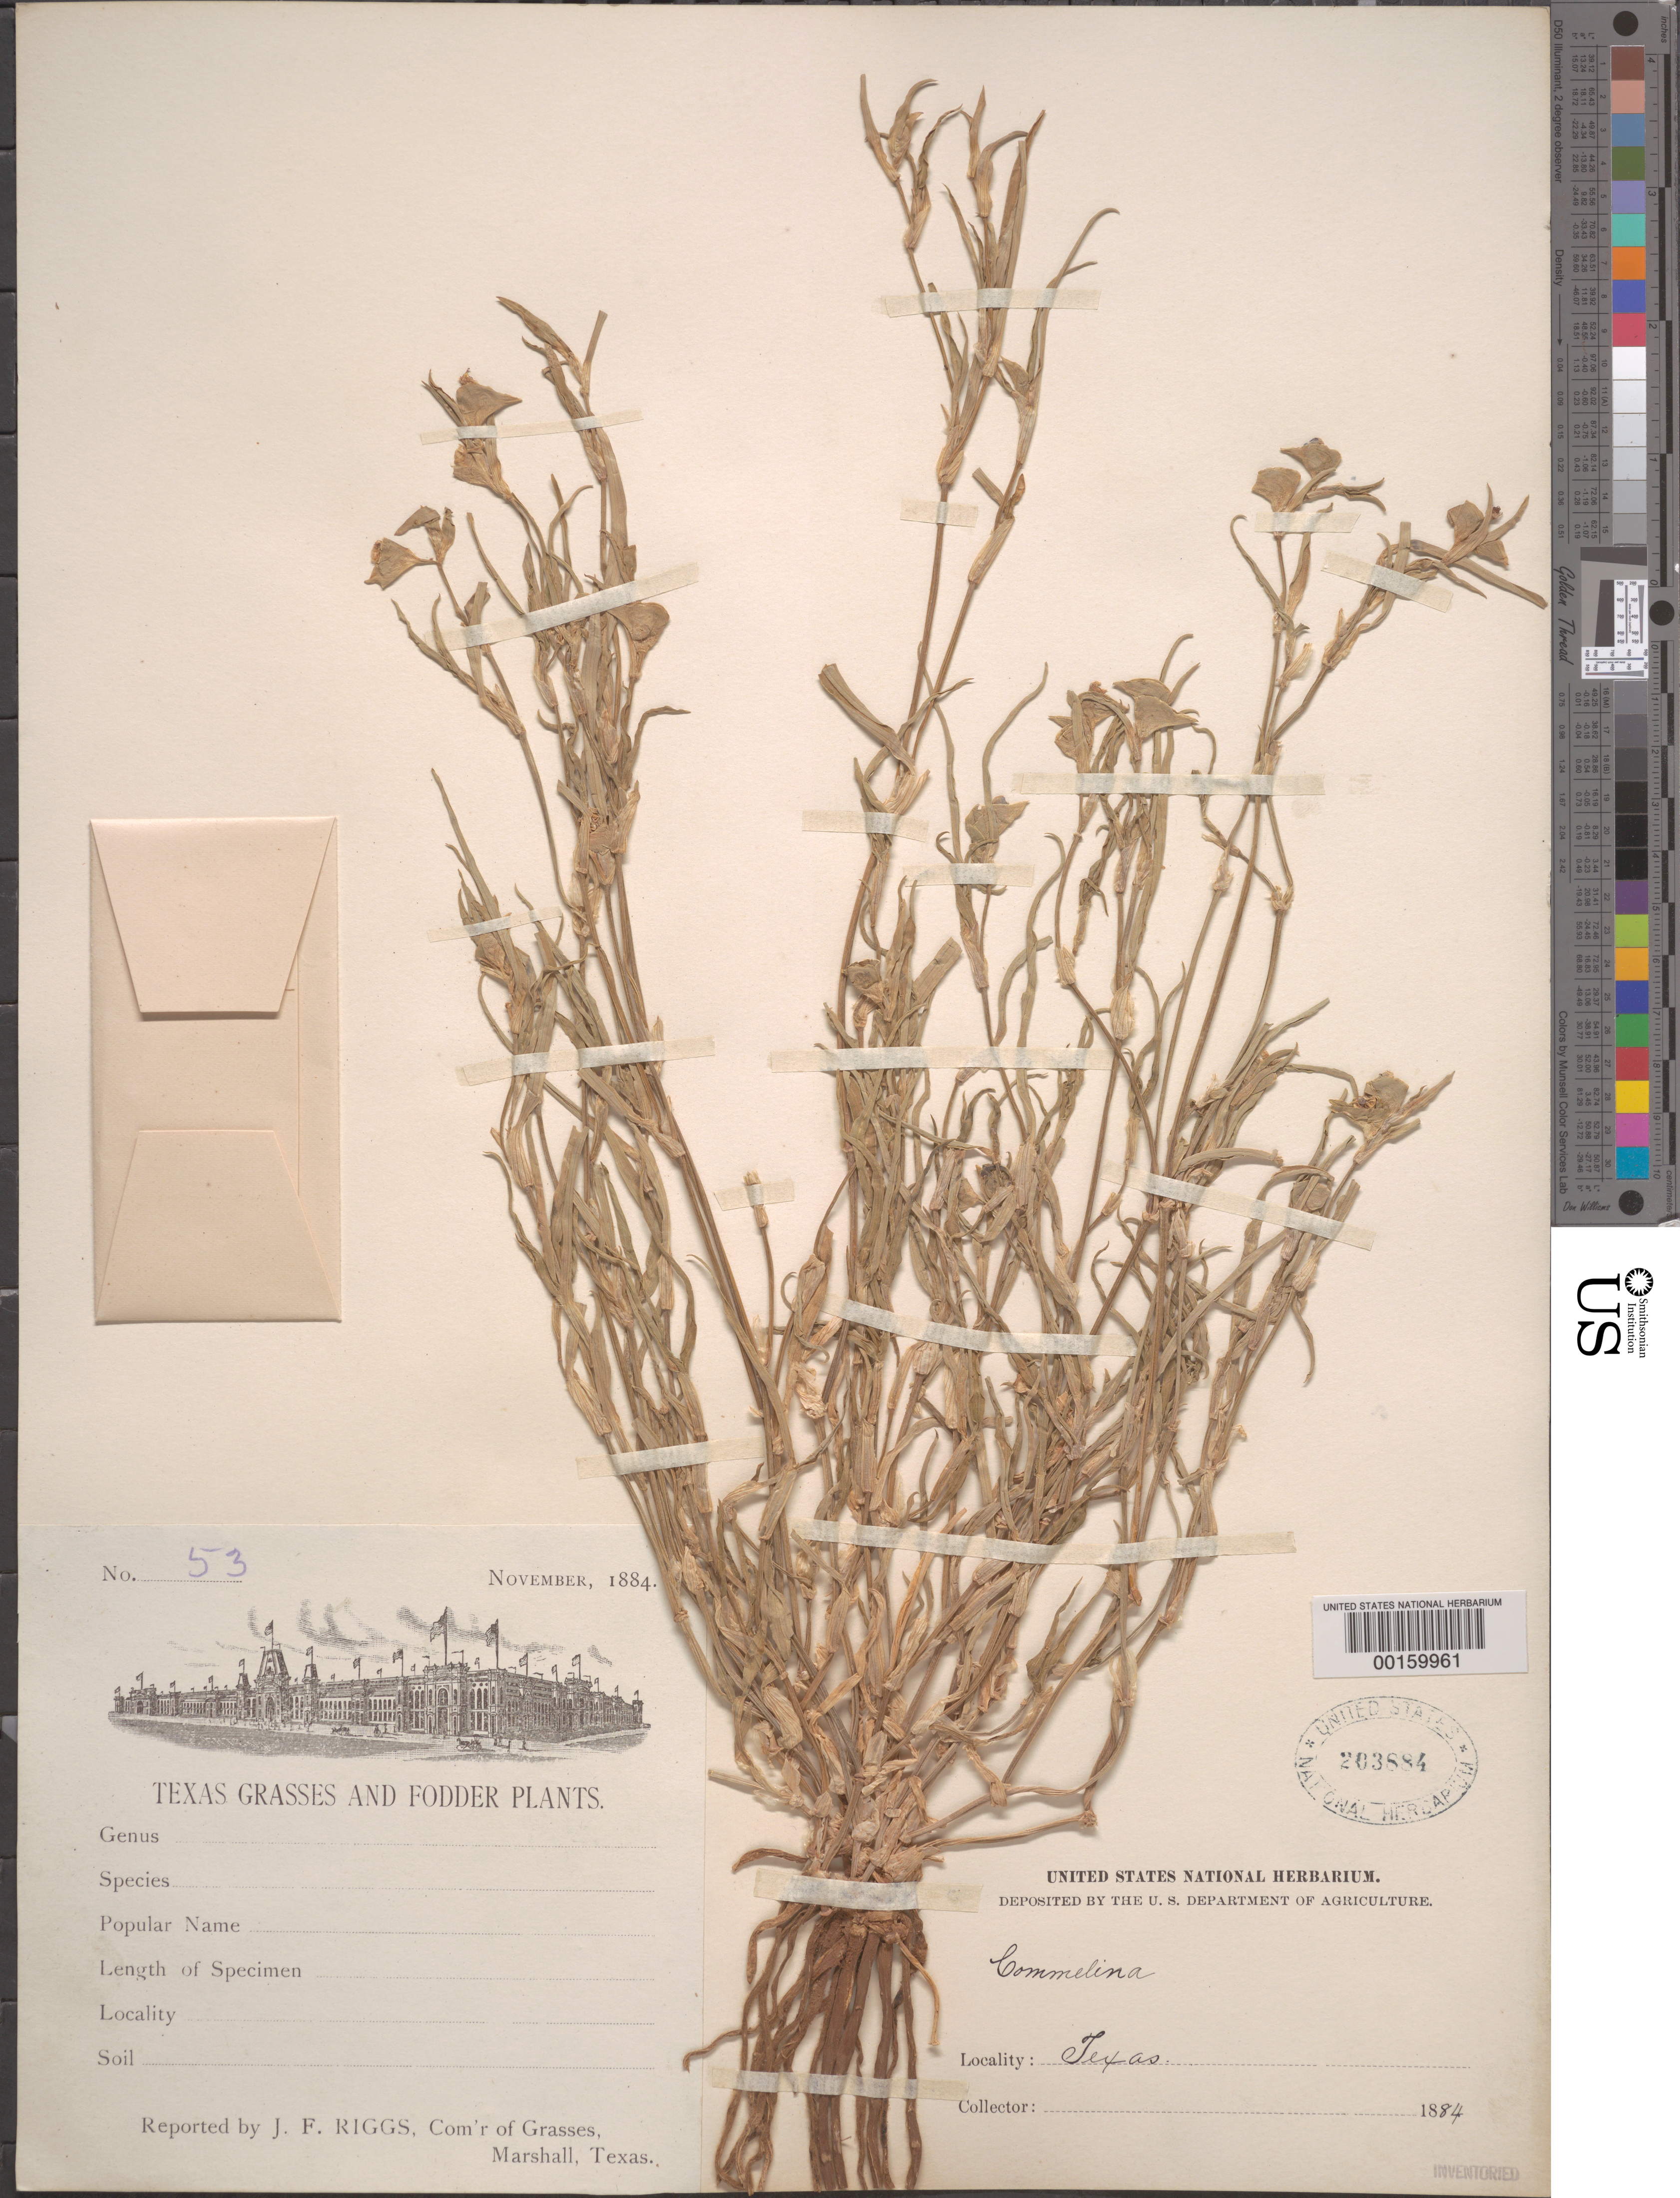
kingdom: Plantae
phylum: Tracheophyta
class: Liliopsida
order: Commelinales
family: Commelinaceae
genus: Commelina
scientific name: Commelina erecta var. angustifolia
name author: (Michx.) Fernald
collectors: J. Riggs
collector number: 53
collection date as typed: Nov 1884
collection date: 1884-11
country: United States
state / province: Texas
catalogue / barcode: US 203884